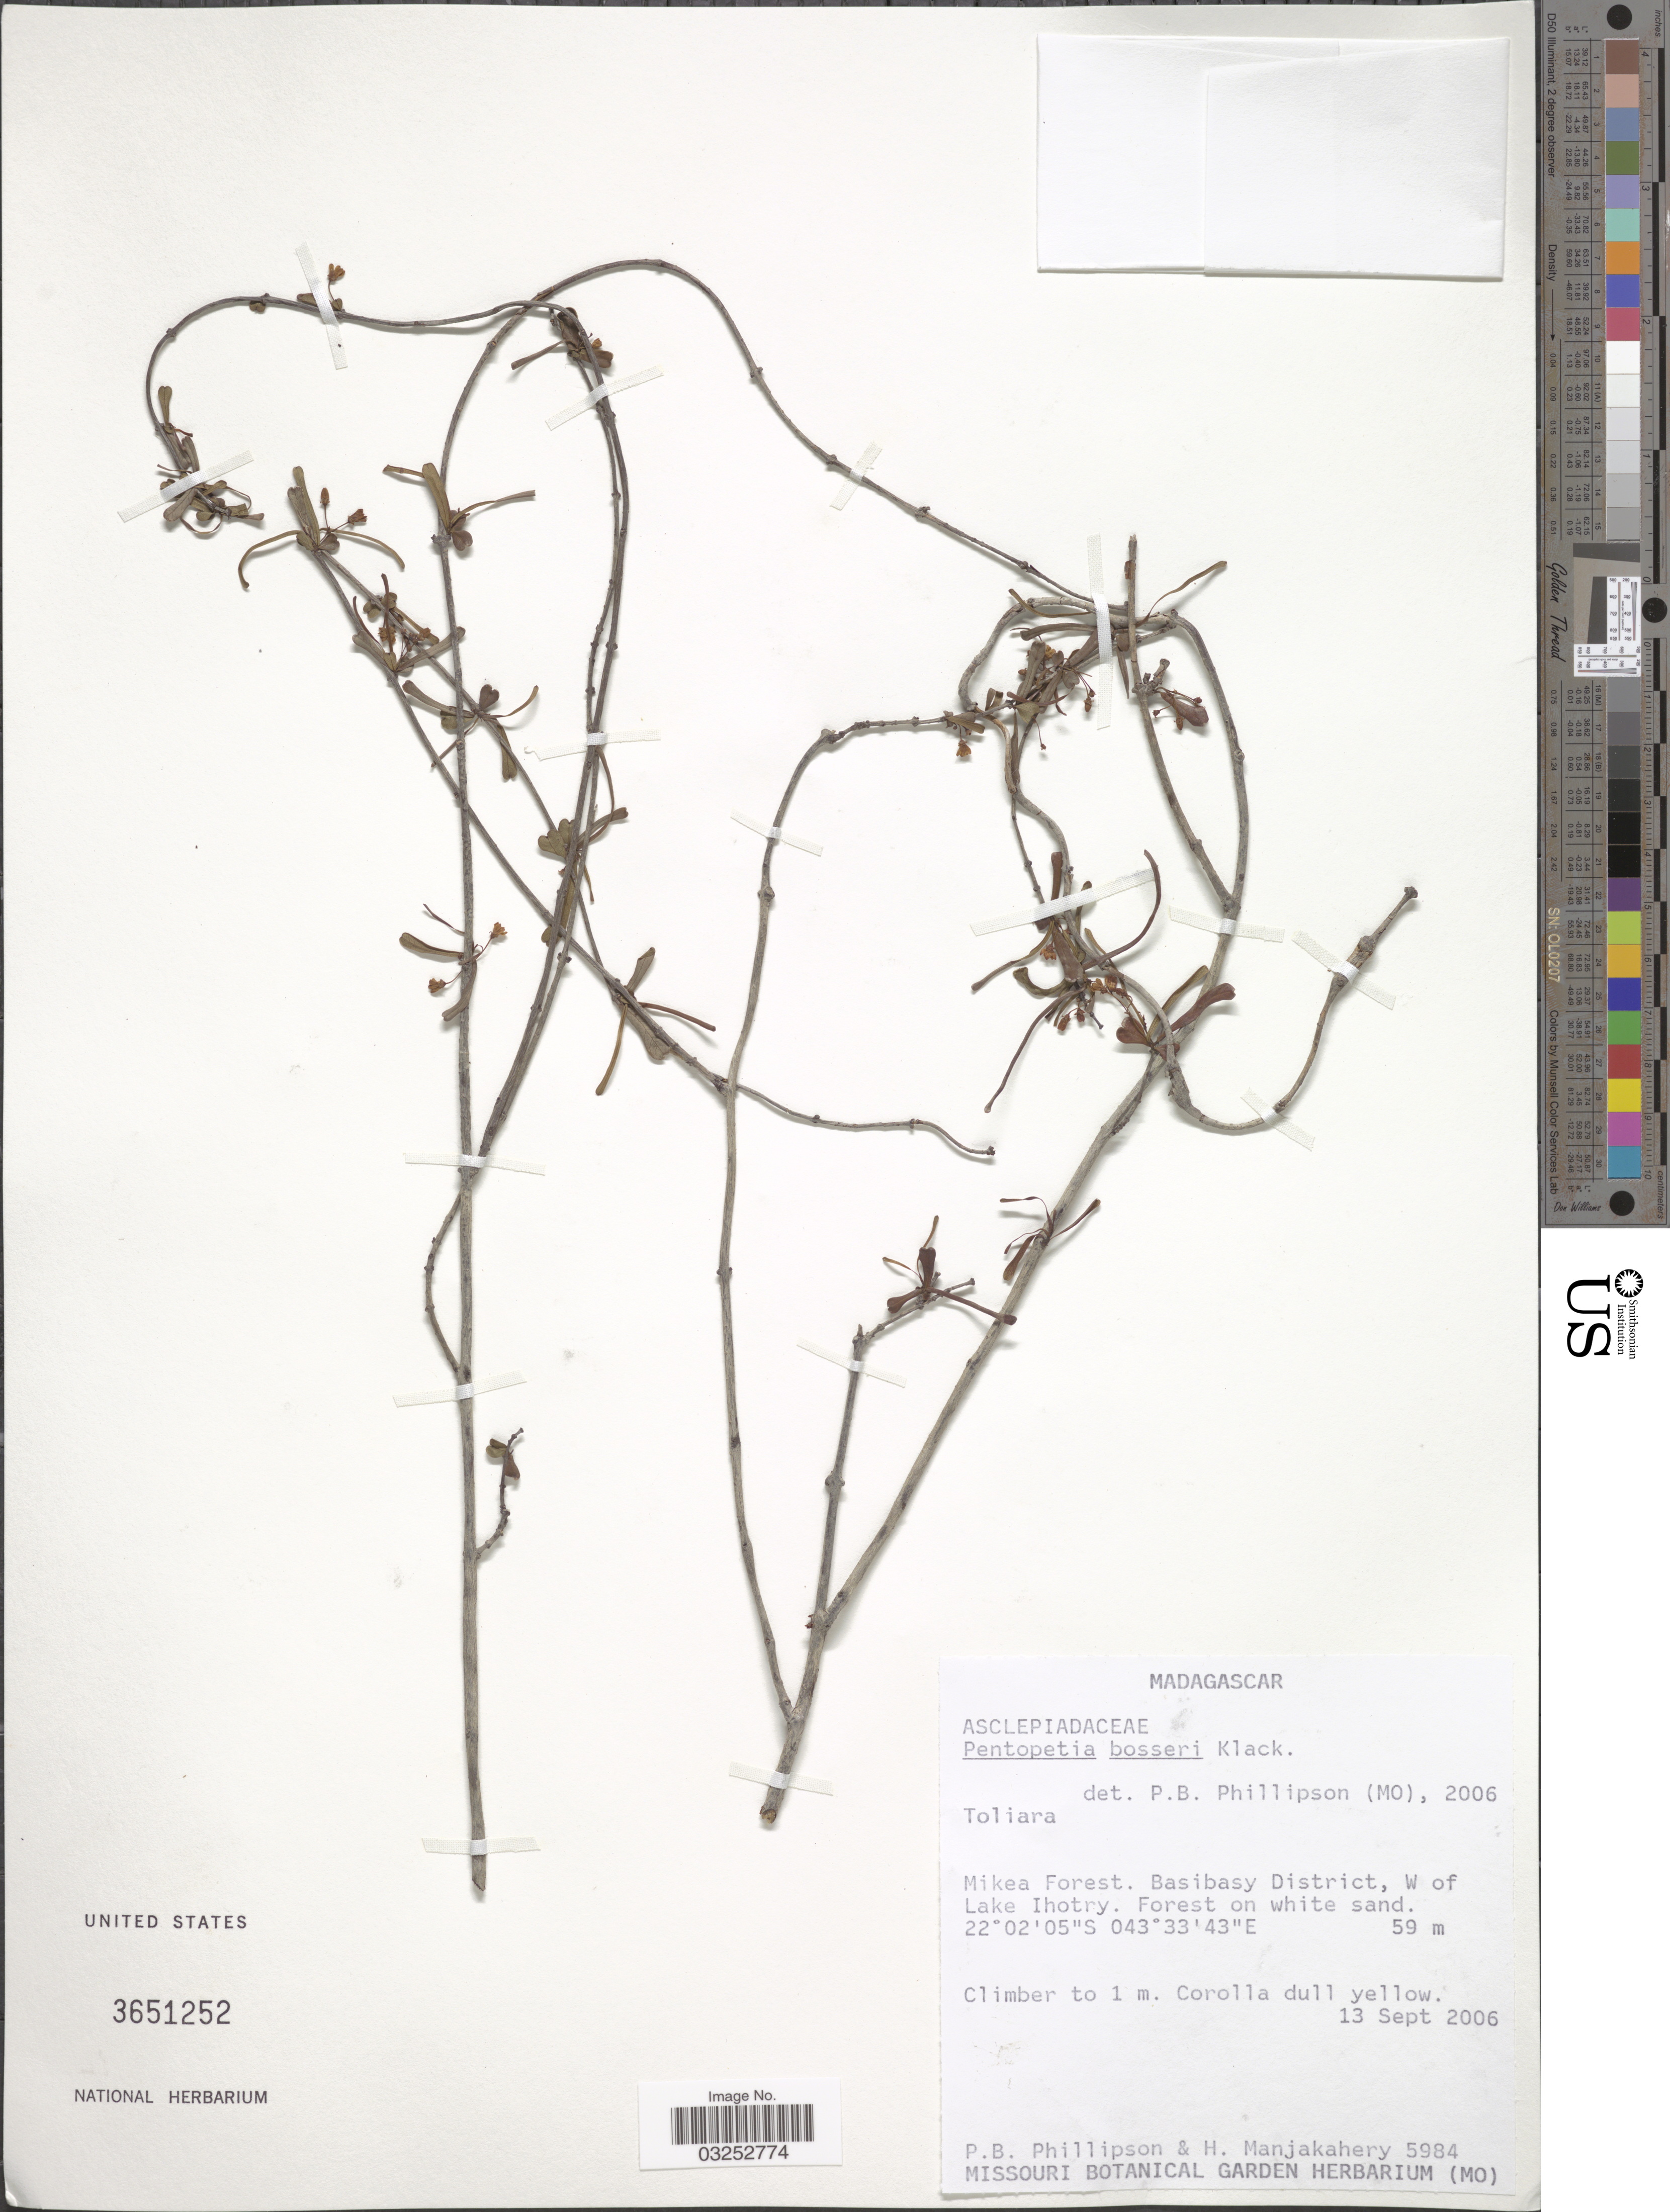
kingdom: Plantae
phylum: Tracheophyta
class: Magnoliopsida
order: Gentianales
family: Apocynaceae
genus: Pentopetia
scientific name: Pentopetia bosseri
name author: Klack.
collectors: P. B. Phillipson & H. N. Manjakahery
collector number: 5984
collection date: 2006-09-13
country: Madagascar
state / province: Atsimo-Andrefana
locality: Mikea Forest, Basibasy District, W of Lake Ihotry, Forest on white sand.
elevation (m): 59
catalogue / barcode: US 3651252